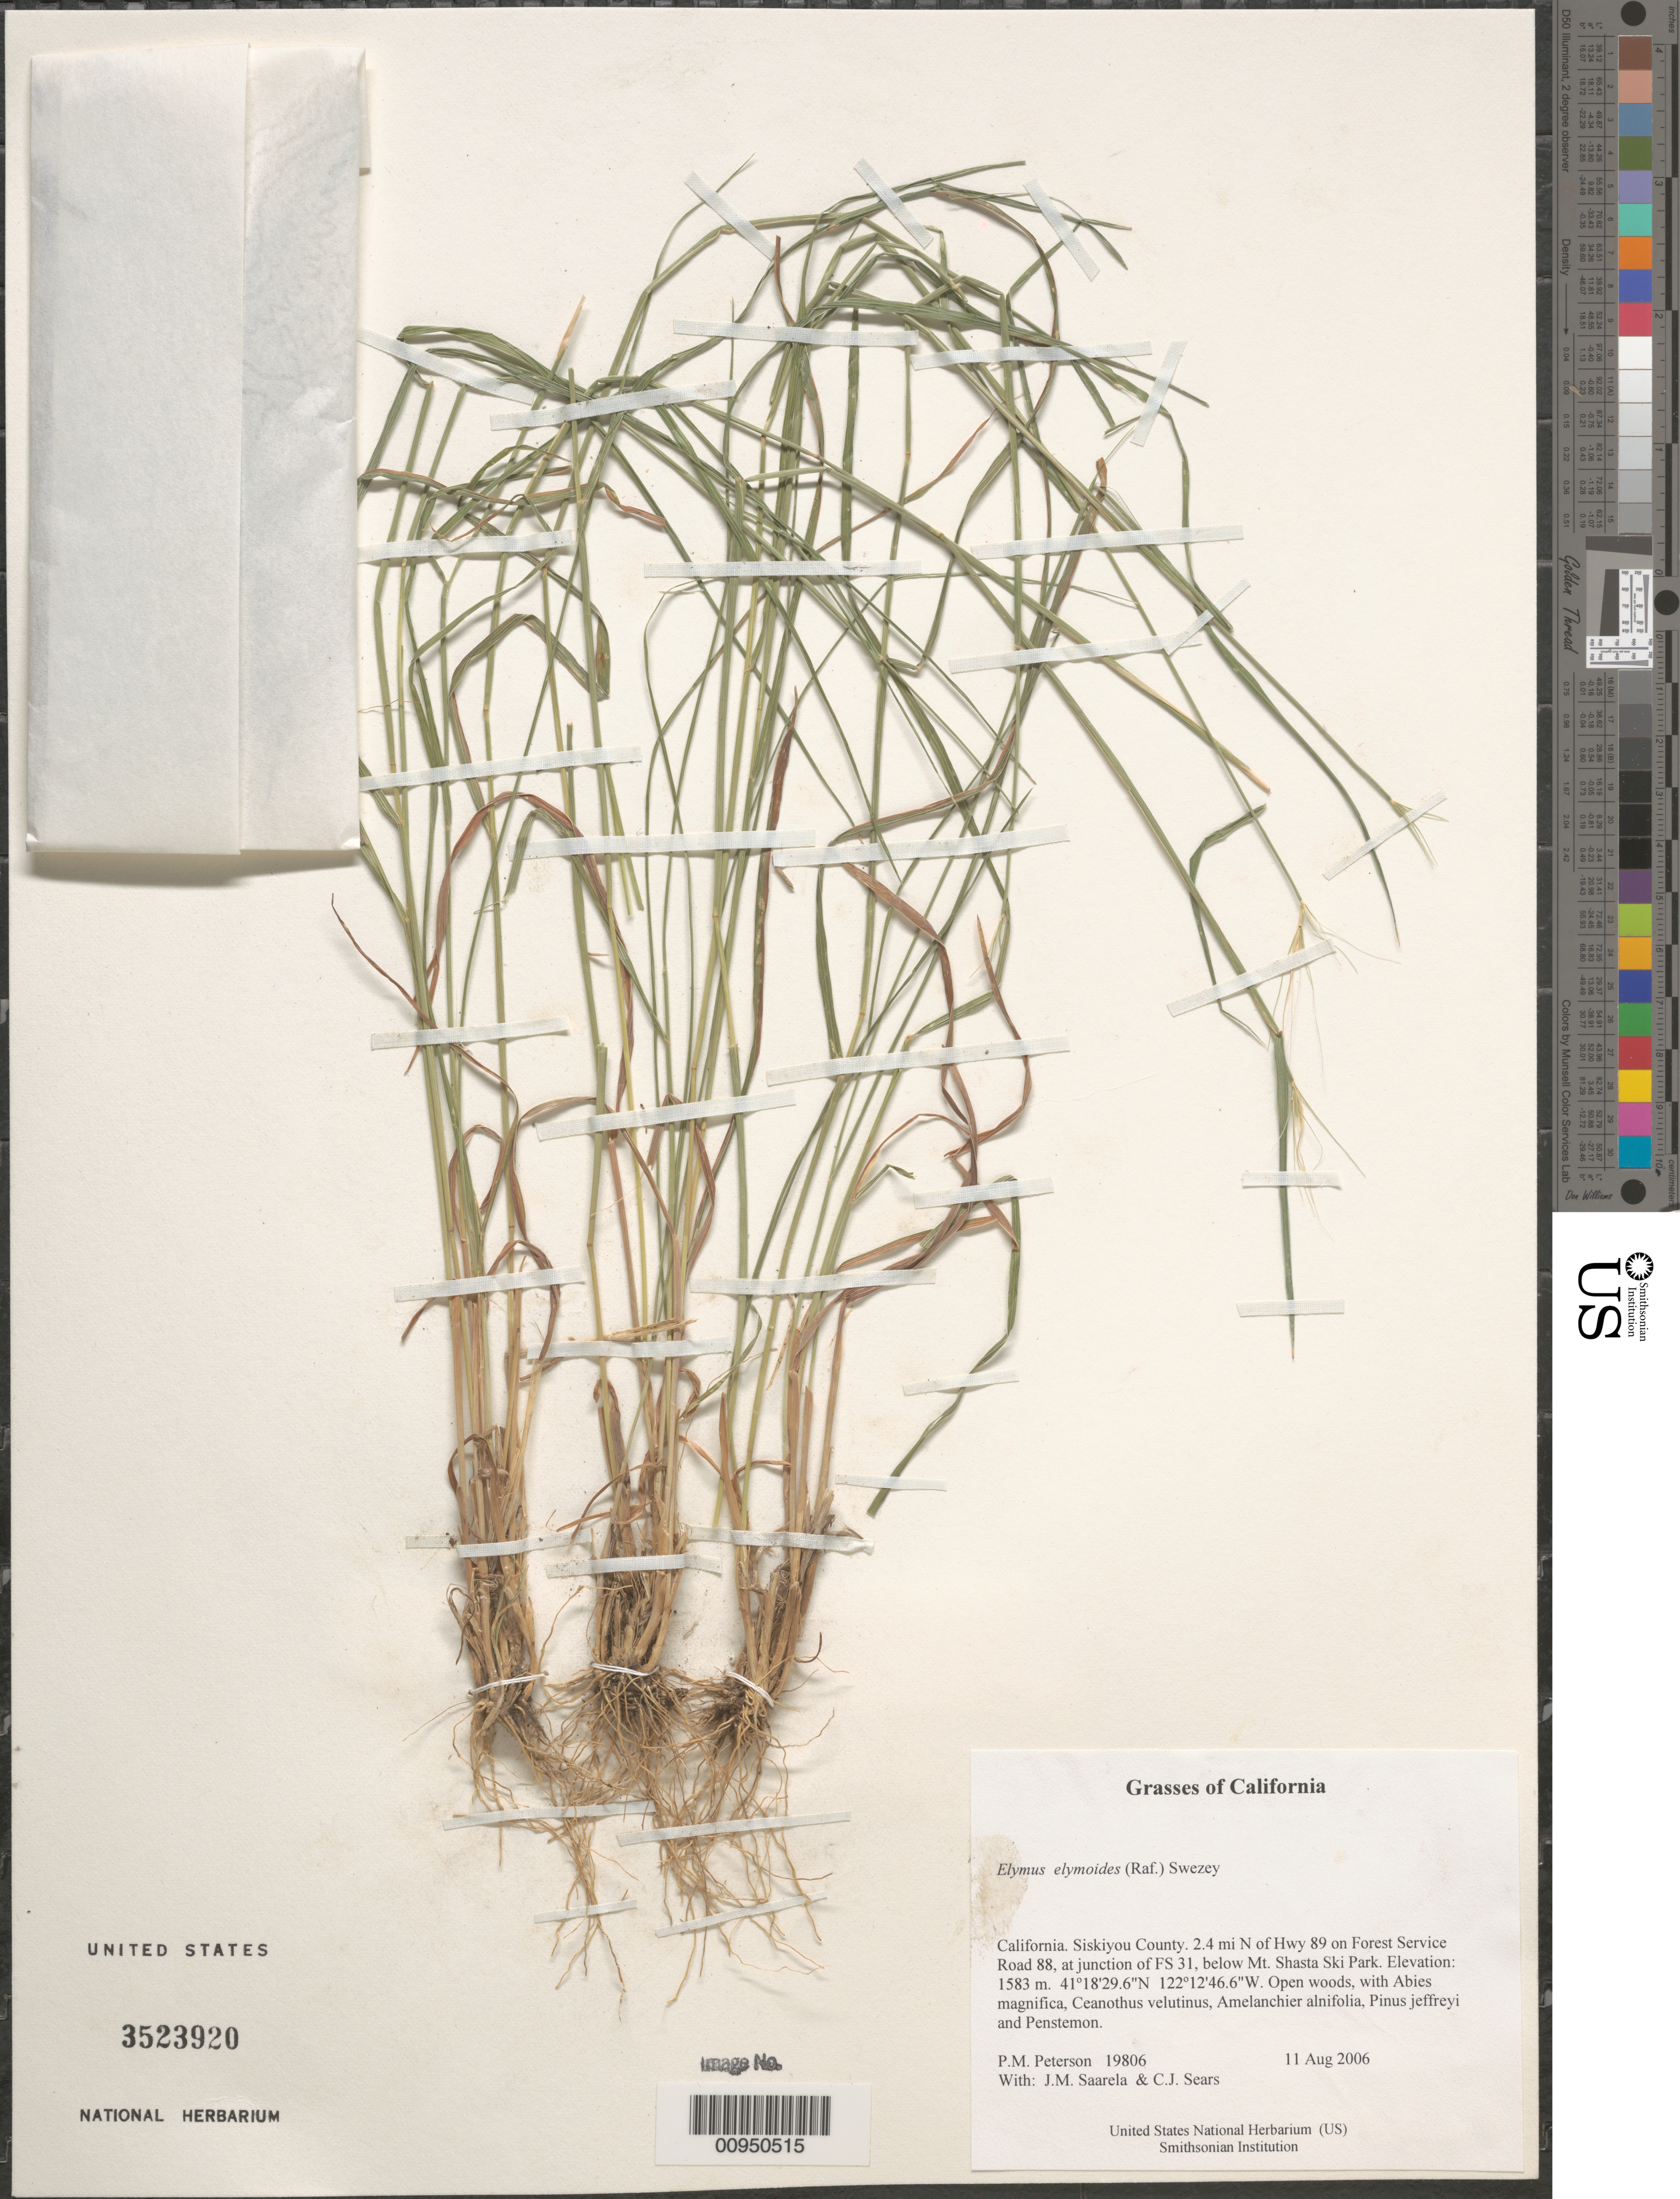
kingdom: Plantae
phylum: Tracheophyta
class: Liliopsida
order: Poales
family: Poaceae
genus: Elymus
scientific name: Elymus elymoides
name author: (Raf.) Swezey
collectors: P. M. Peterson, J. Saarela & C. Sears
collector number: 19806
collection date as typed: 11 Aug 2006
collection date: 2006-08-11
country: United States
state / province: California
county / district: Siskiyou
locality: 2.4 mi N of Hwy 89 on Forest Service Road 88, at junction of FS 31, below Mt. Shasta Ski Park.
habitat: Open woods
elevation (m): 1583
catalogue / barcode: US 3523920